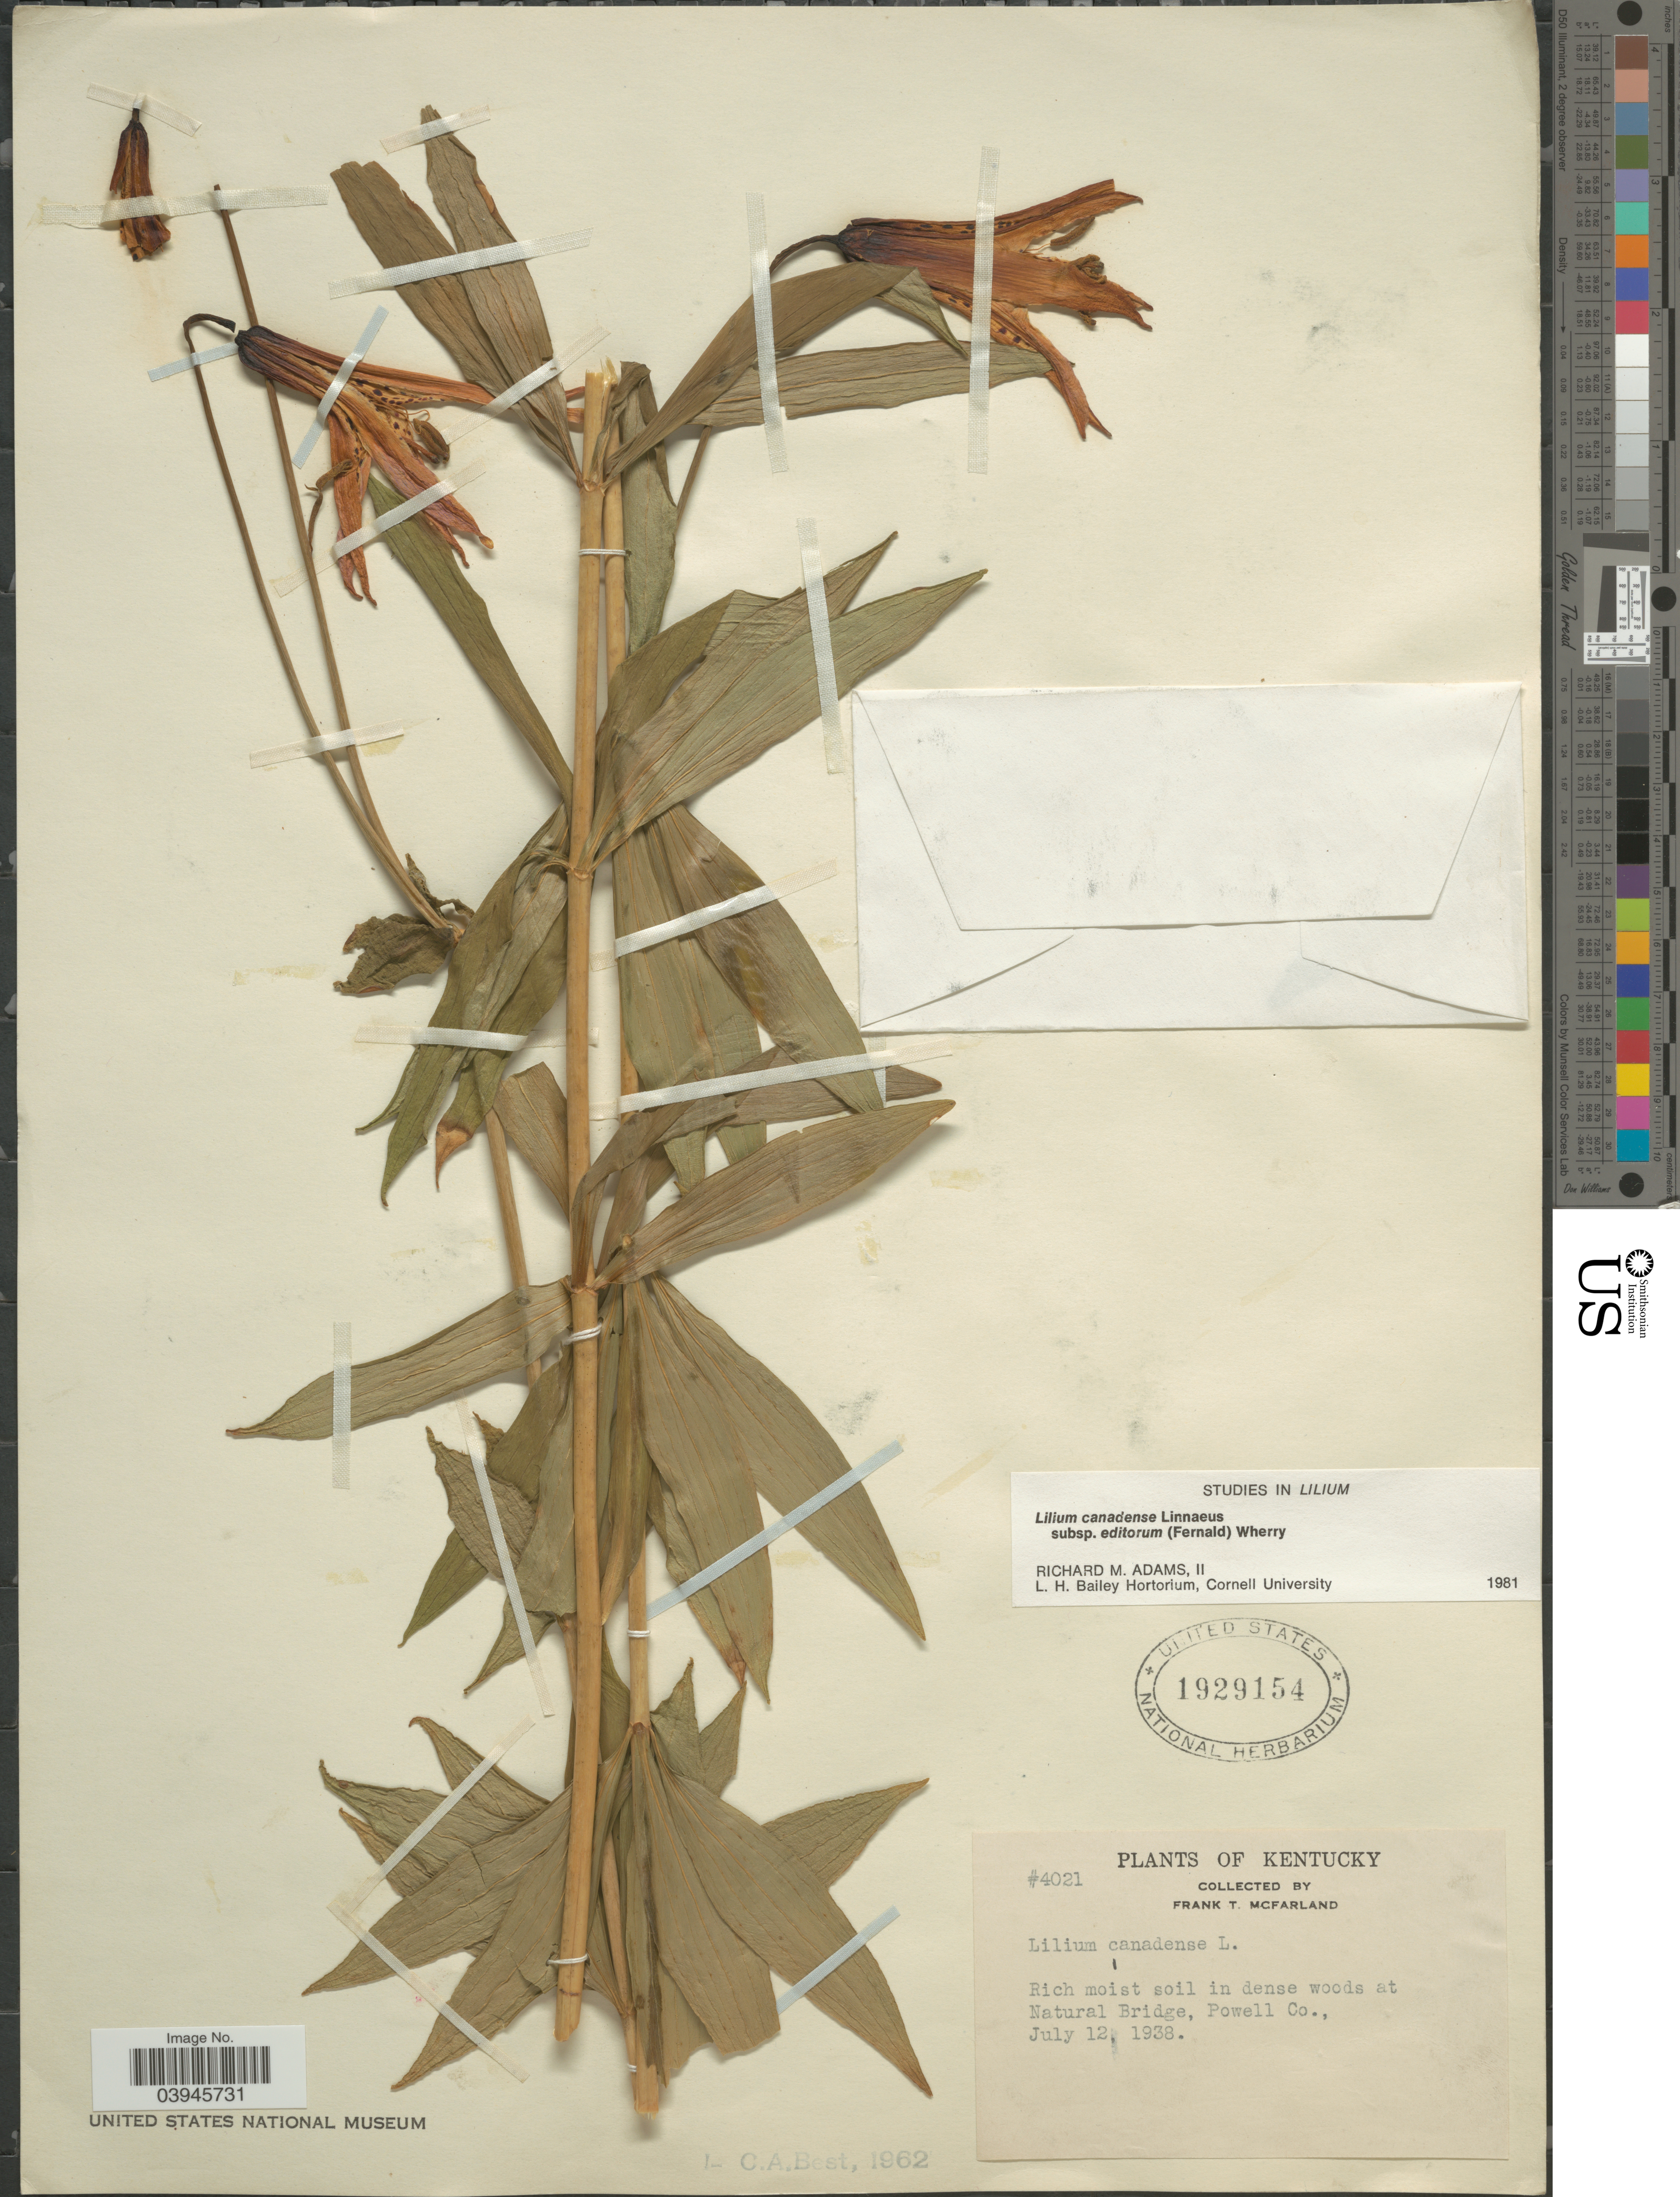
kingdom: Plantae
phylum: Tracheophyta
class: Liliopsida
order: Liliales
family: Liliaceae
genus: Lilium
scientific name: Lilium canadense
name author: L.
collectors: F. McFarland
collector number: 4021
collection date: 1938-07-12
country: United States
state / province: Kentucky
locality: Rich moist soil in dense woods at Natural Bridge, Powell Co.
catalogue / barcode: US 1929154